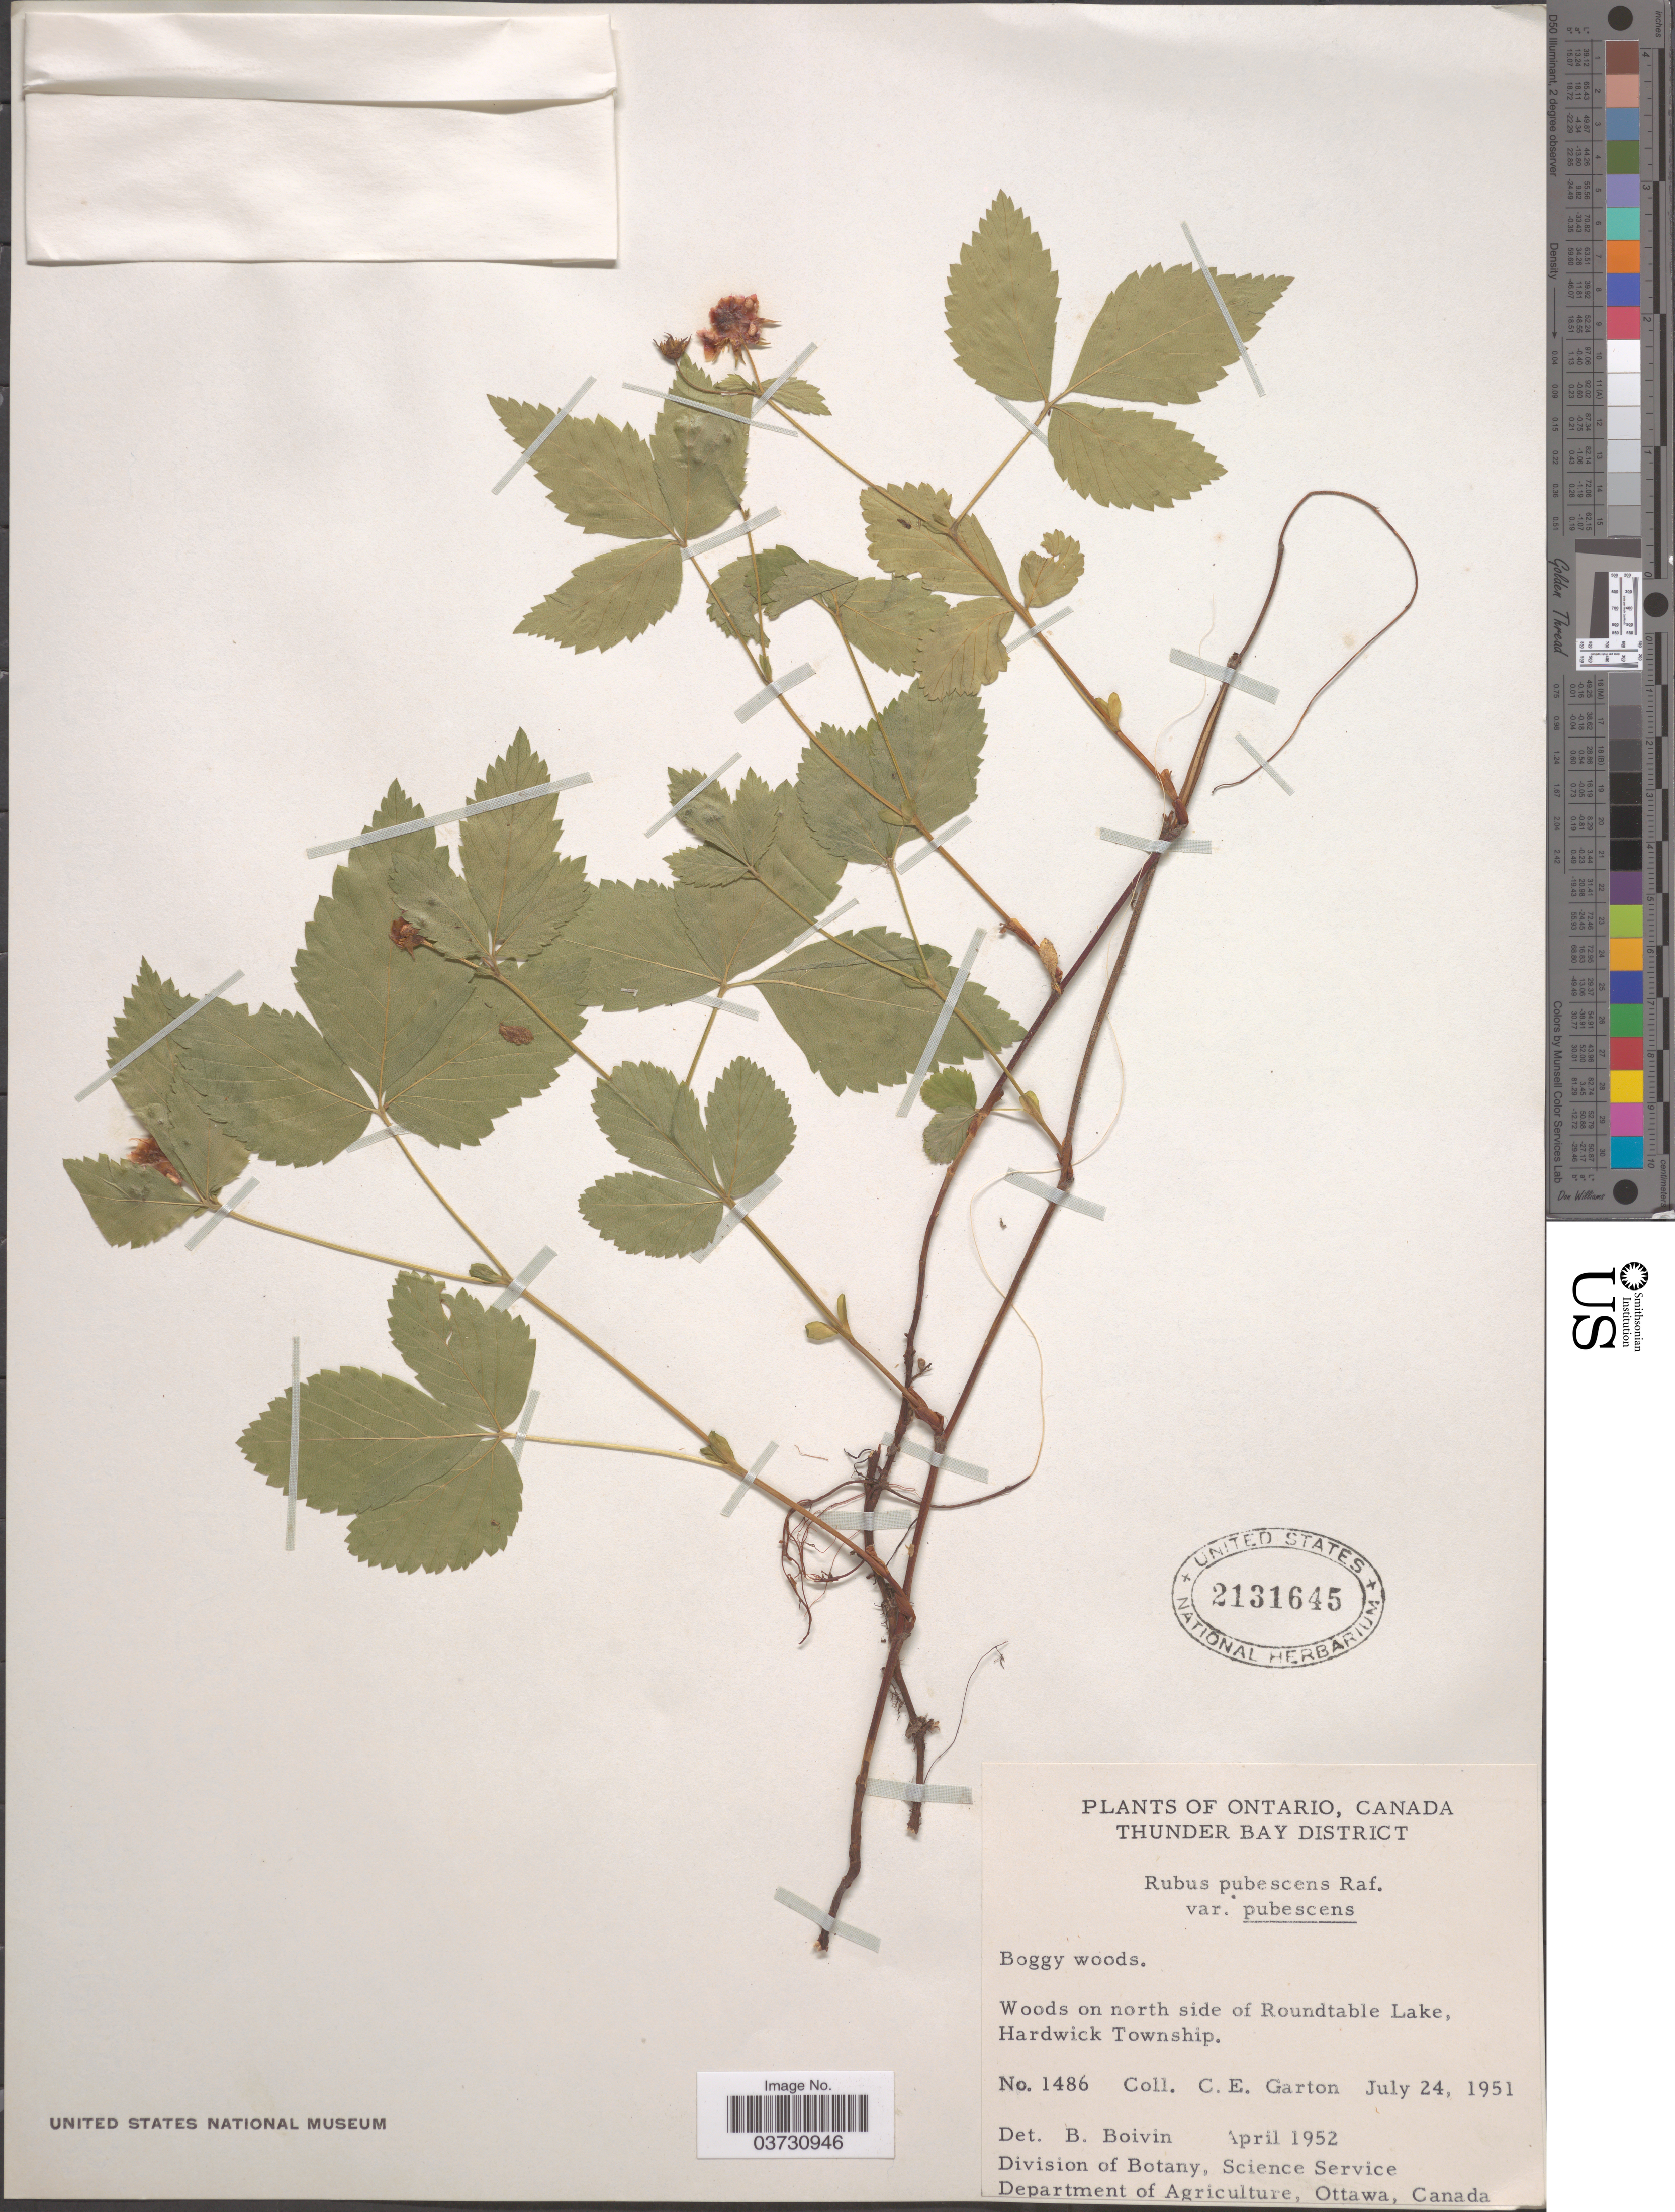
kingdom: Plantae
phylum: Tracheophyta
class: Magnoliopsida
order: Rosales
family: Rosaceae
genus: Rubus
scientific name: Rubus pubescens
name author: Raf.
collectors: C. E. Garton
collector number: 1486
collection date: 1951-07-24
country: Canada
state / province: Ontario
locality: Thunder Bay District. Woods on north side of Rountable Lake. Hardwick Township.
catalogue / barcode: US 2131645